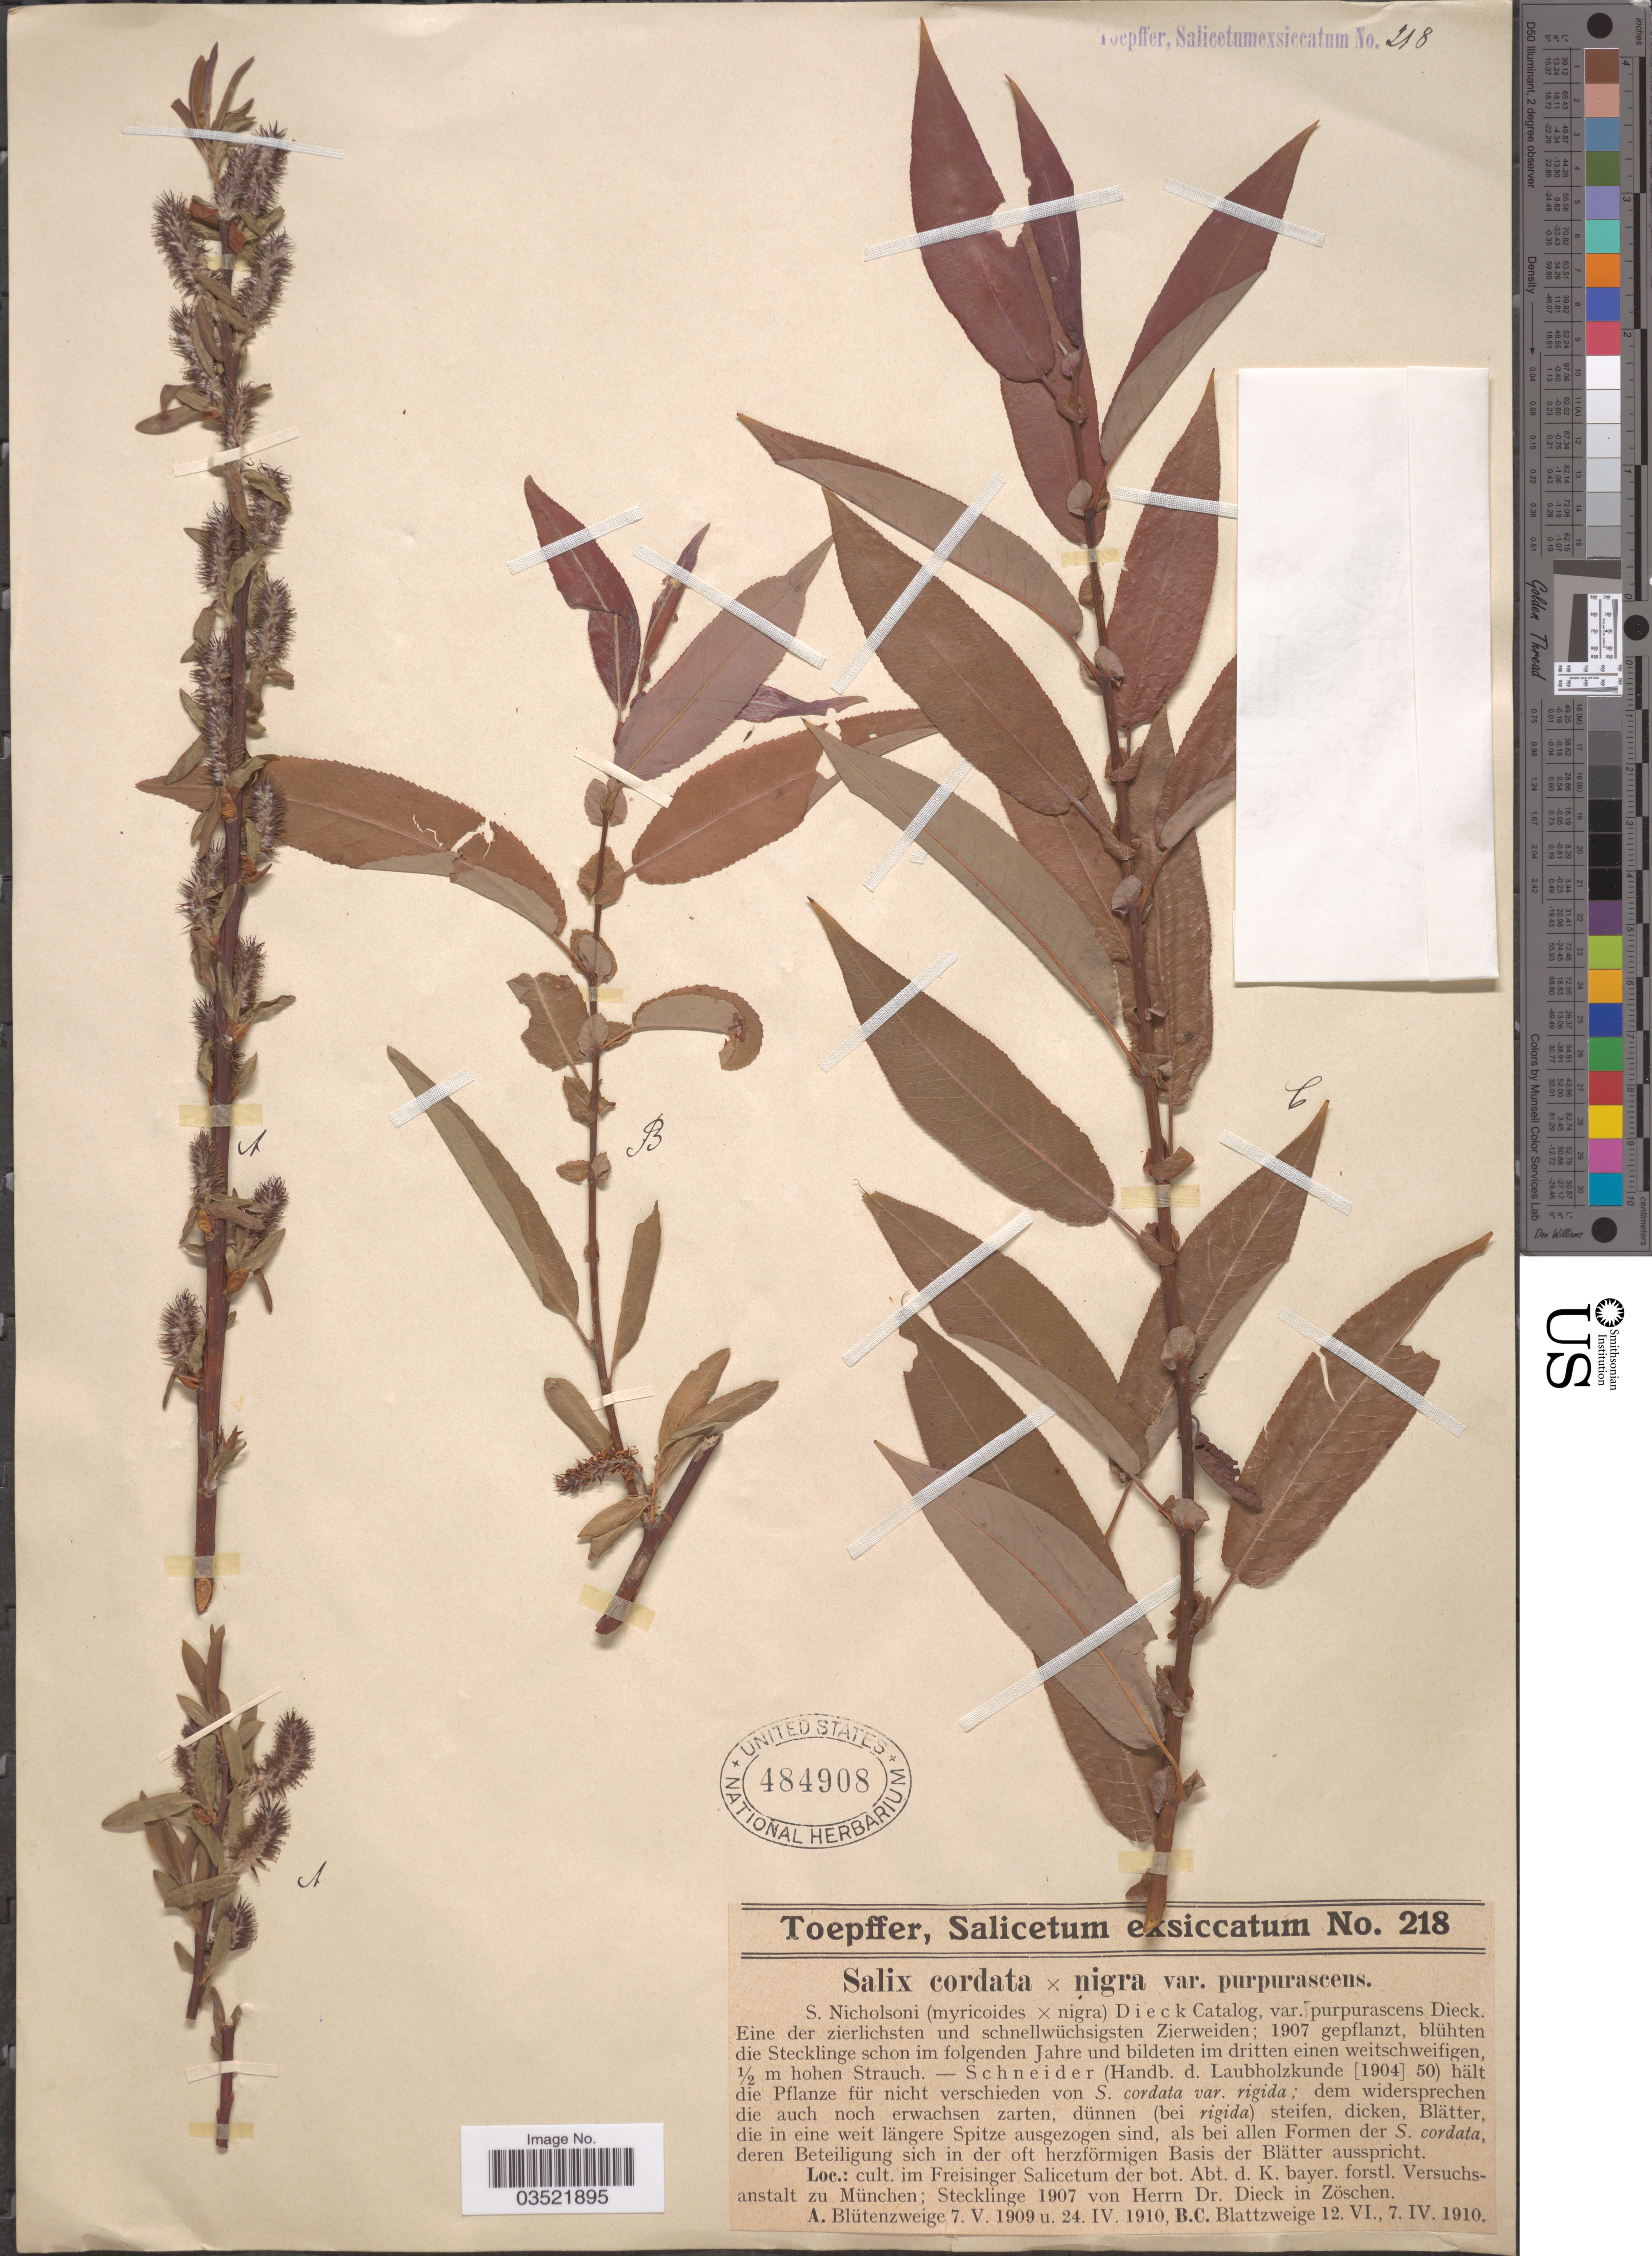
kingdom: Plantae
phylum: Tracheophyta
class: Magnoliopsida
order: Malpighiales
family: Salicaceae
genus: Salix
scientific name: Salix cordata x S. nigra var. purpurascens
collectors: A. Toepffer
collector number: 218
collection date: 1909-05-07/1910-06-12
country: Germany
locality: Cult. im Freisinger Salicetum der bot. Abt. d. K. bayer. forstl. Versuchsanstalt zu München; Stecklinge [unsure placement] 1907 [unsure placement] von Herrn Dr. Dieck in Zöschen.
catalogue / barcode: US 484908